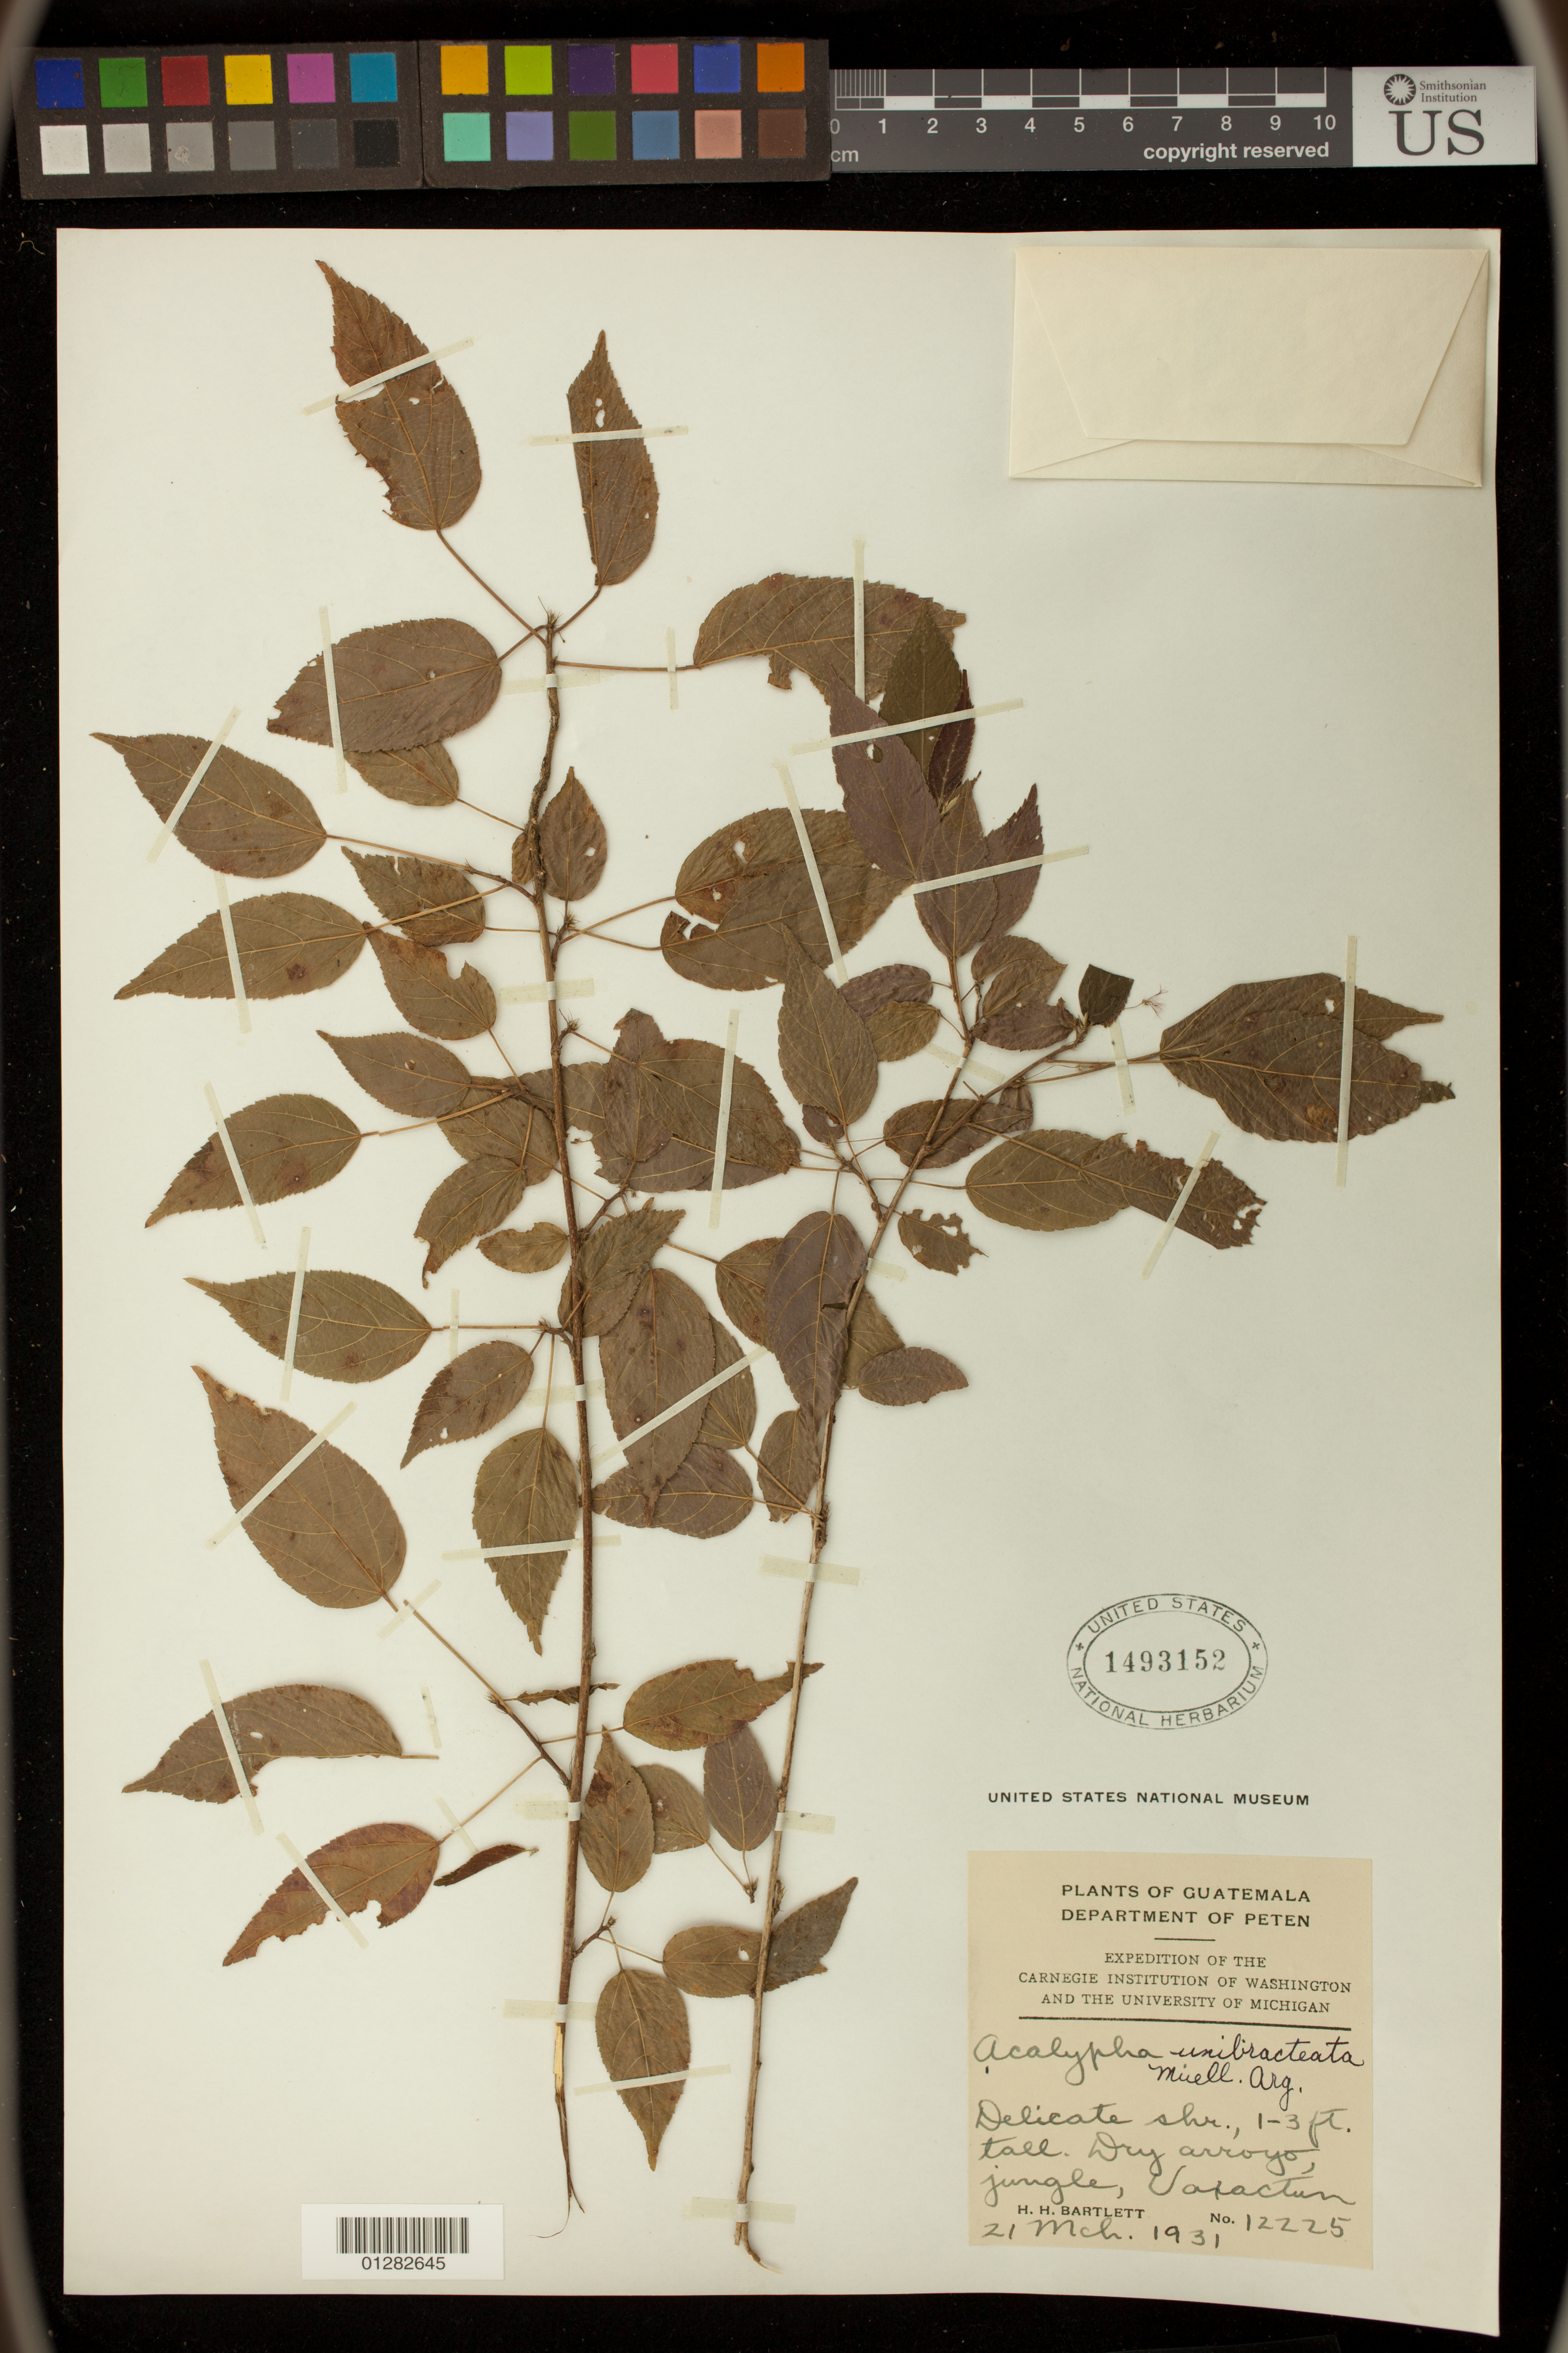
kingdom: Plantae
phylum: Tracheophyta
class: Magnoliopsida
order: Malpighiales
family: Euphorbiaceae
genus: Acalypha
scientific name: Acalypha unibracteata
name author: Müll. Arg.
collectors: H. H. Bartlett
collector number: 12225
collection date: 1931-03-21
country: Guatemala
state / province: El Petén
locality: Uaxactun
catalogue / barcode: US 1493152